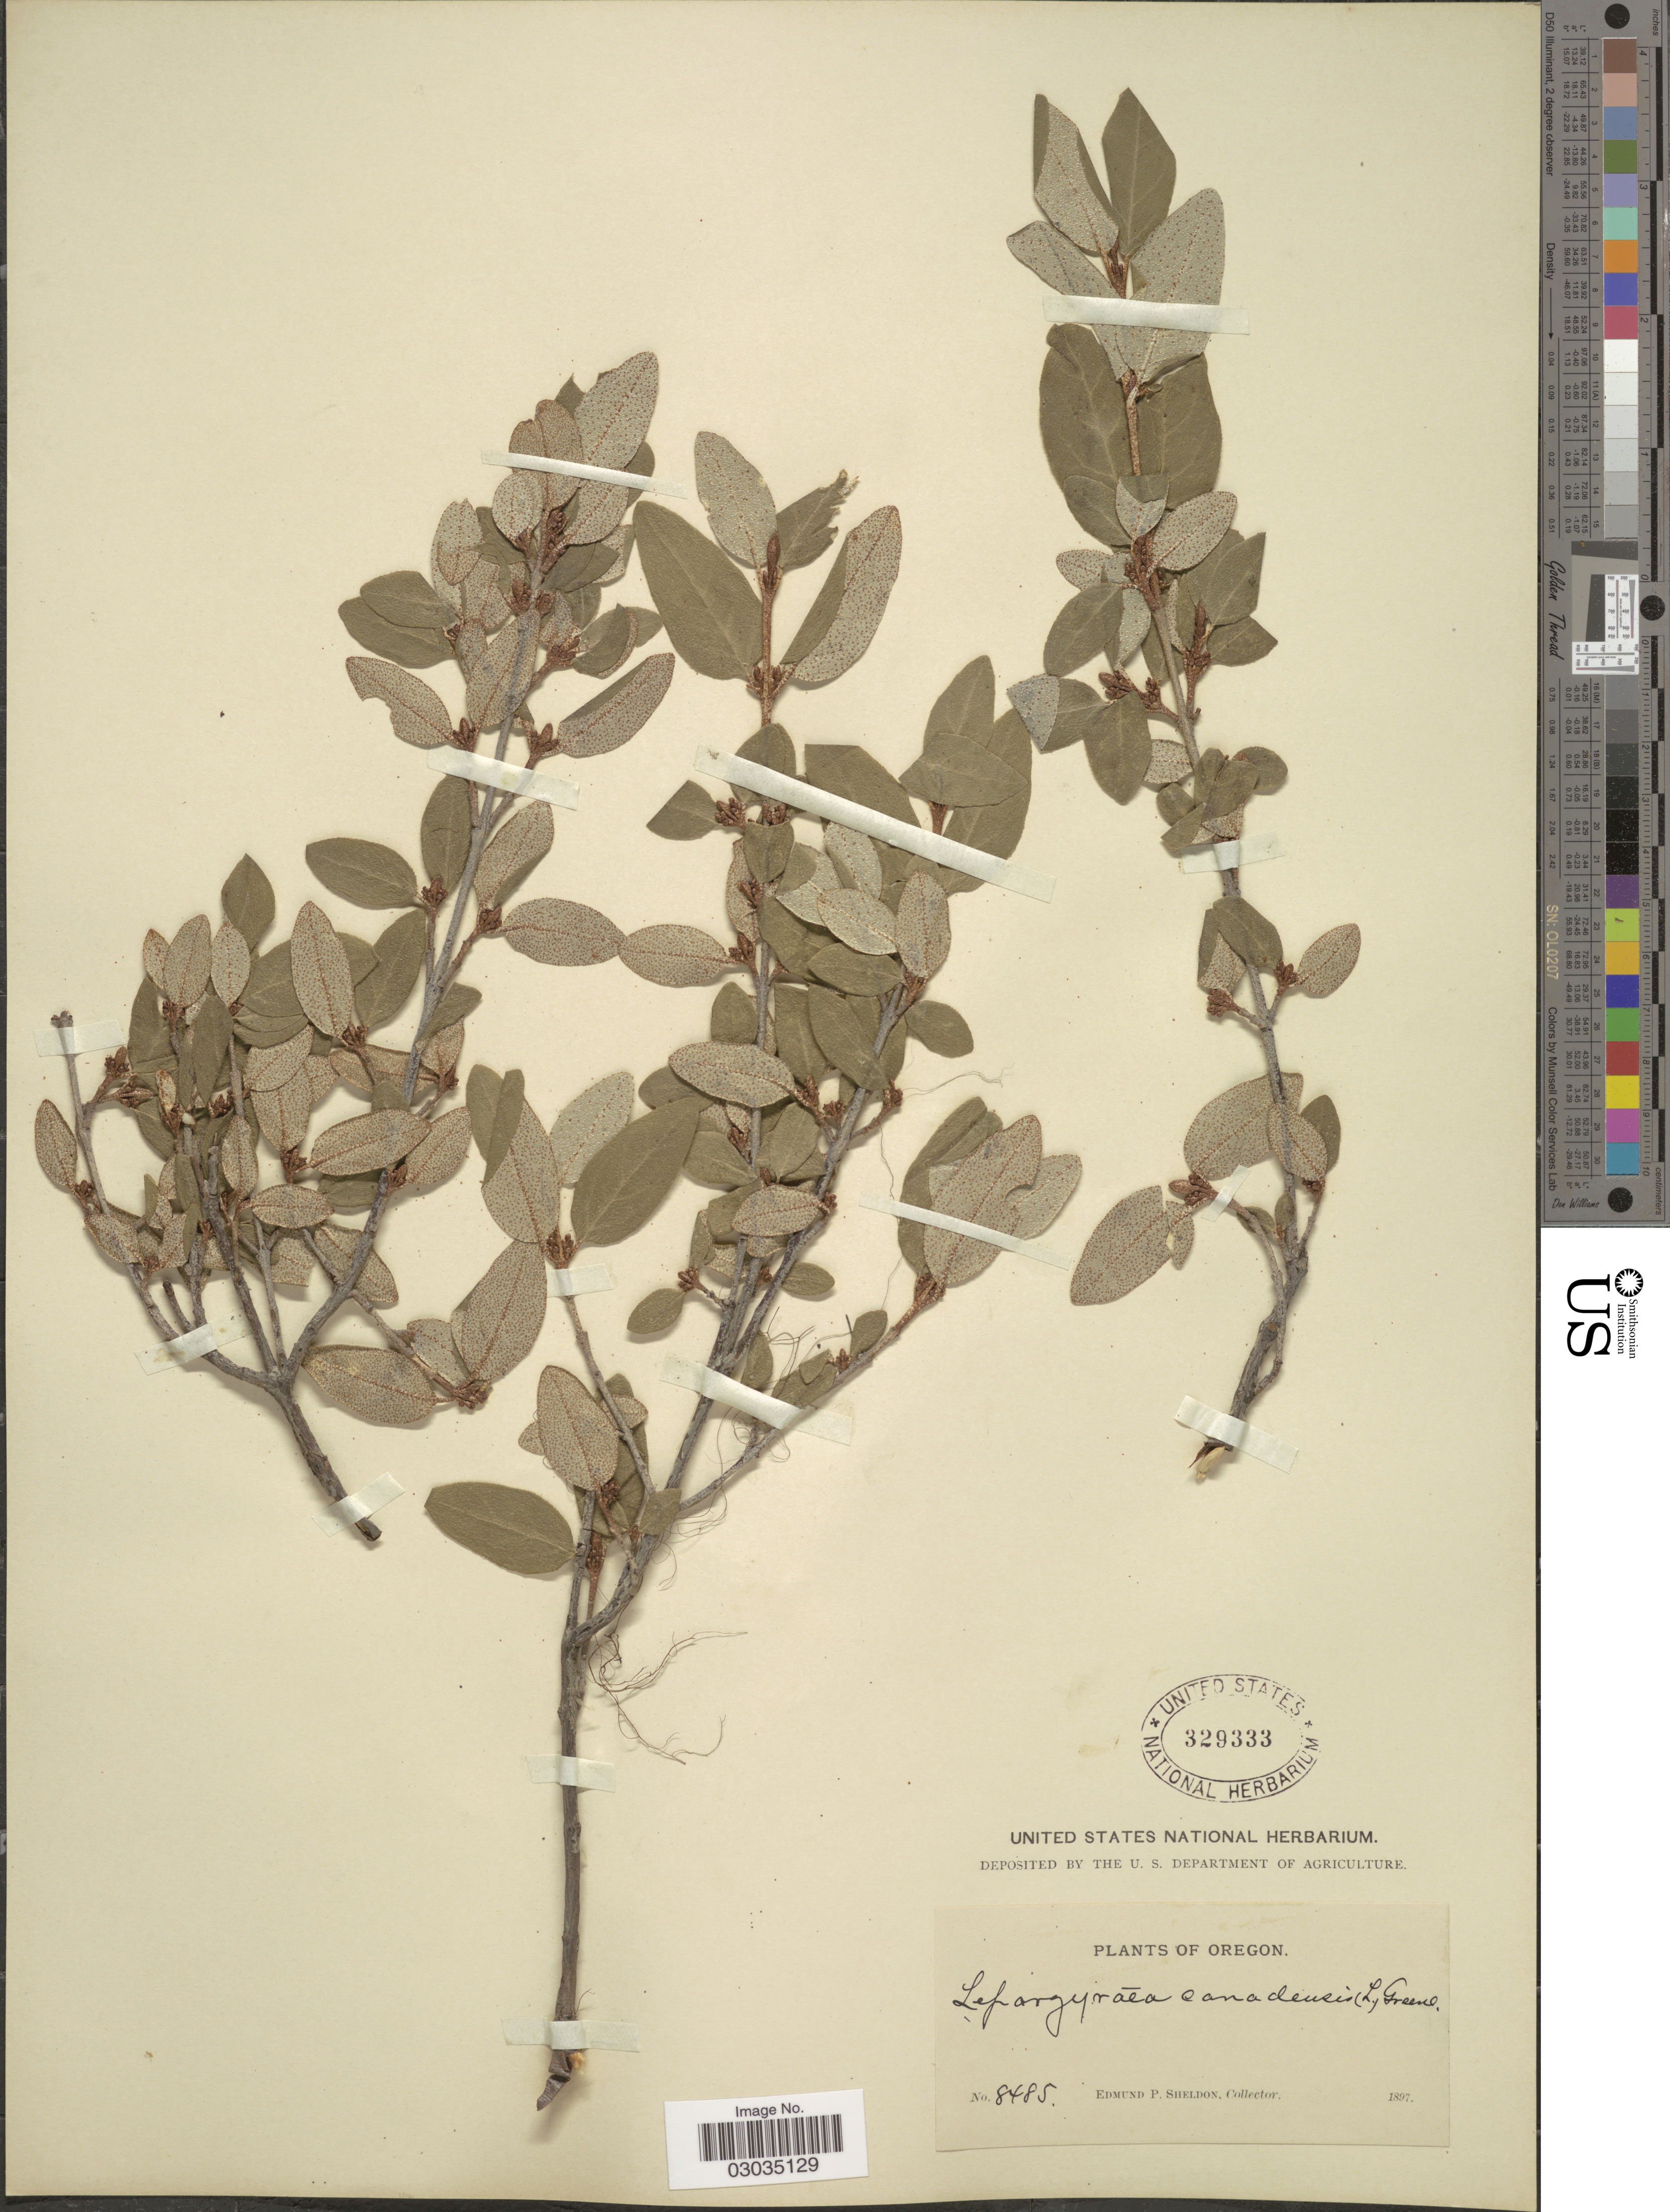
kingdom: Plantae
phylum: Tracheophyta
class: Magnoliopsida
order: Rosales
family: Elaeagnaceae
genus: Shepherdia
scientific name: Shepherdia canadensis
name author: (L.) Nutt.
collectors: E. P. Sheldon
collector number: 8485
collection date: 1897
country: United States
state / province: Oregon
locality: Oregon.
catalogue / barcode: US 329333